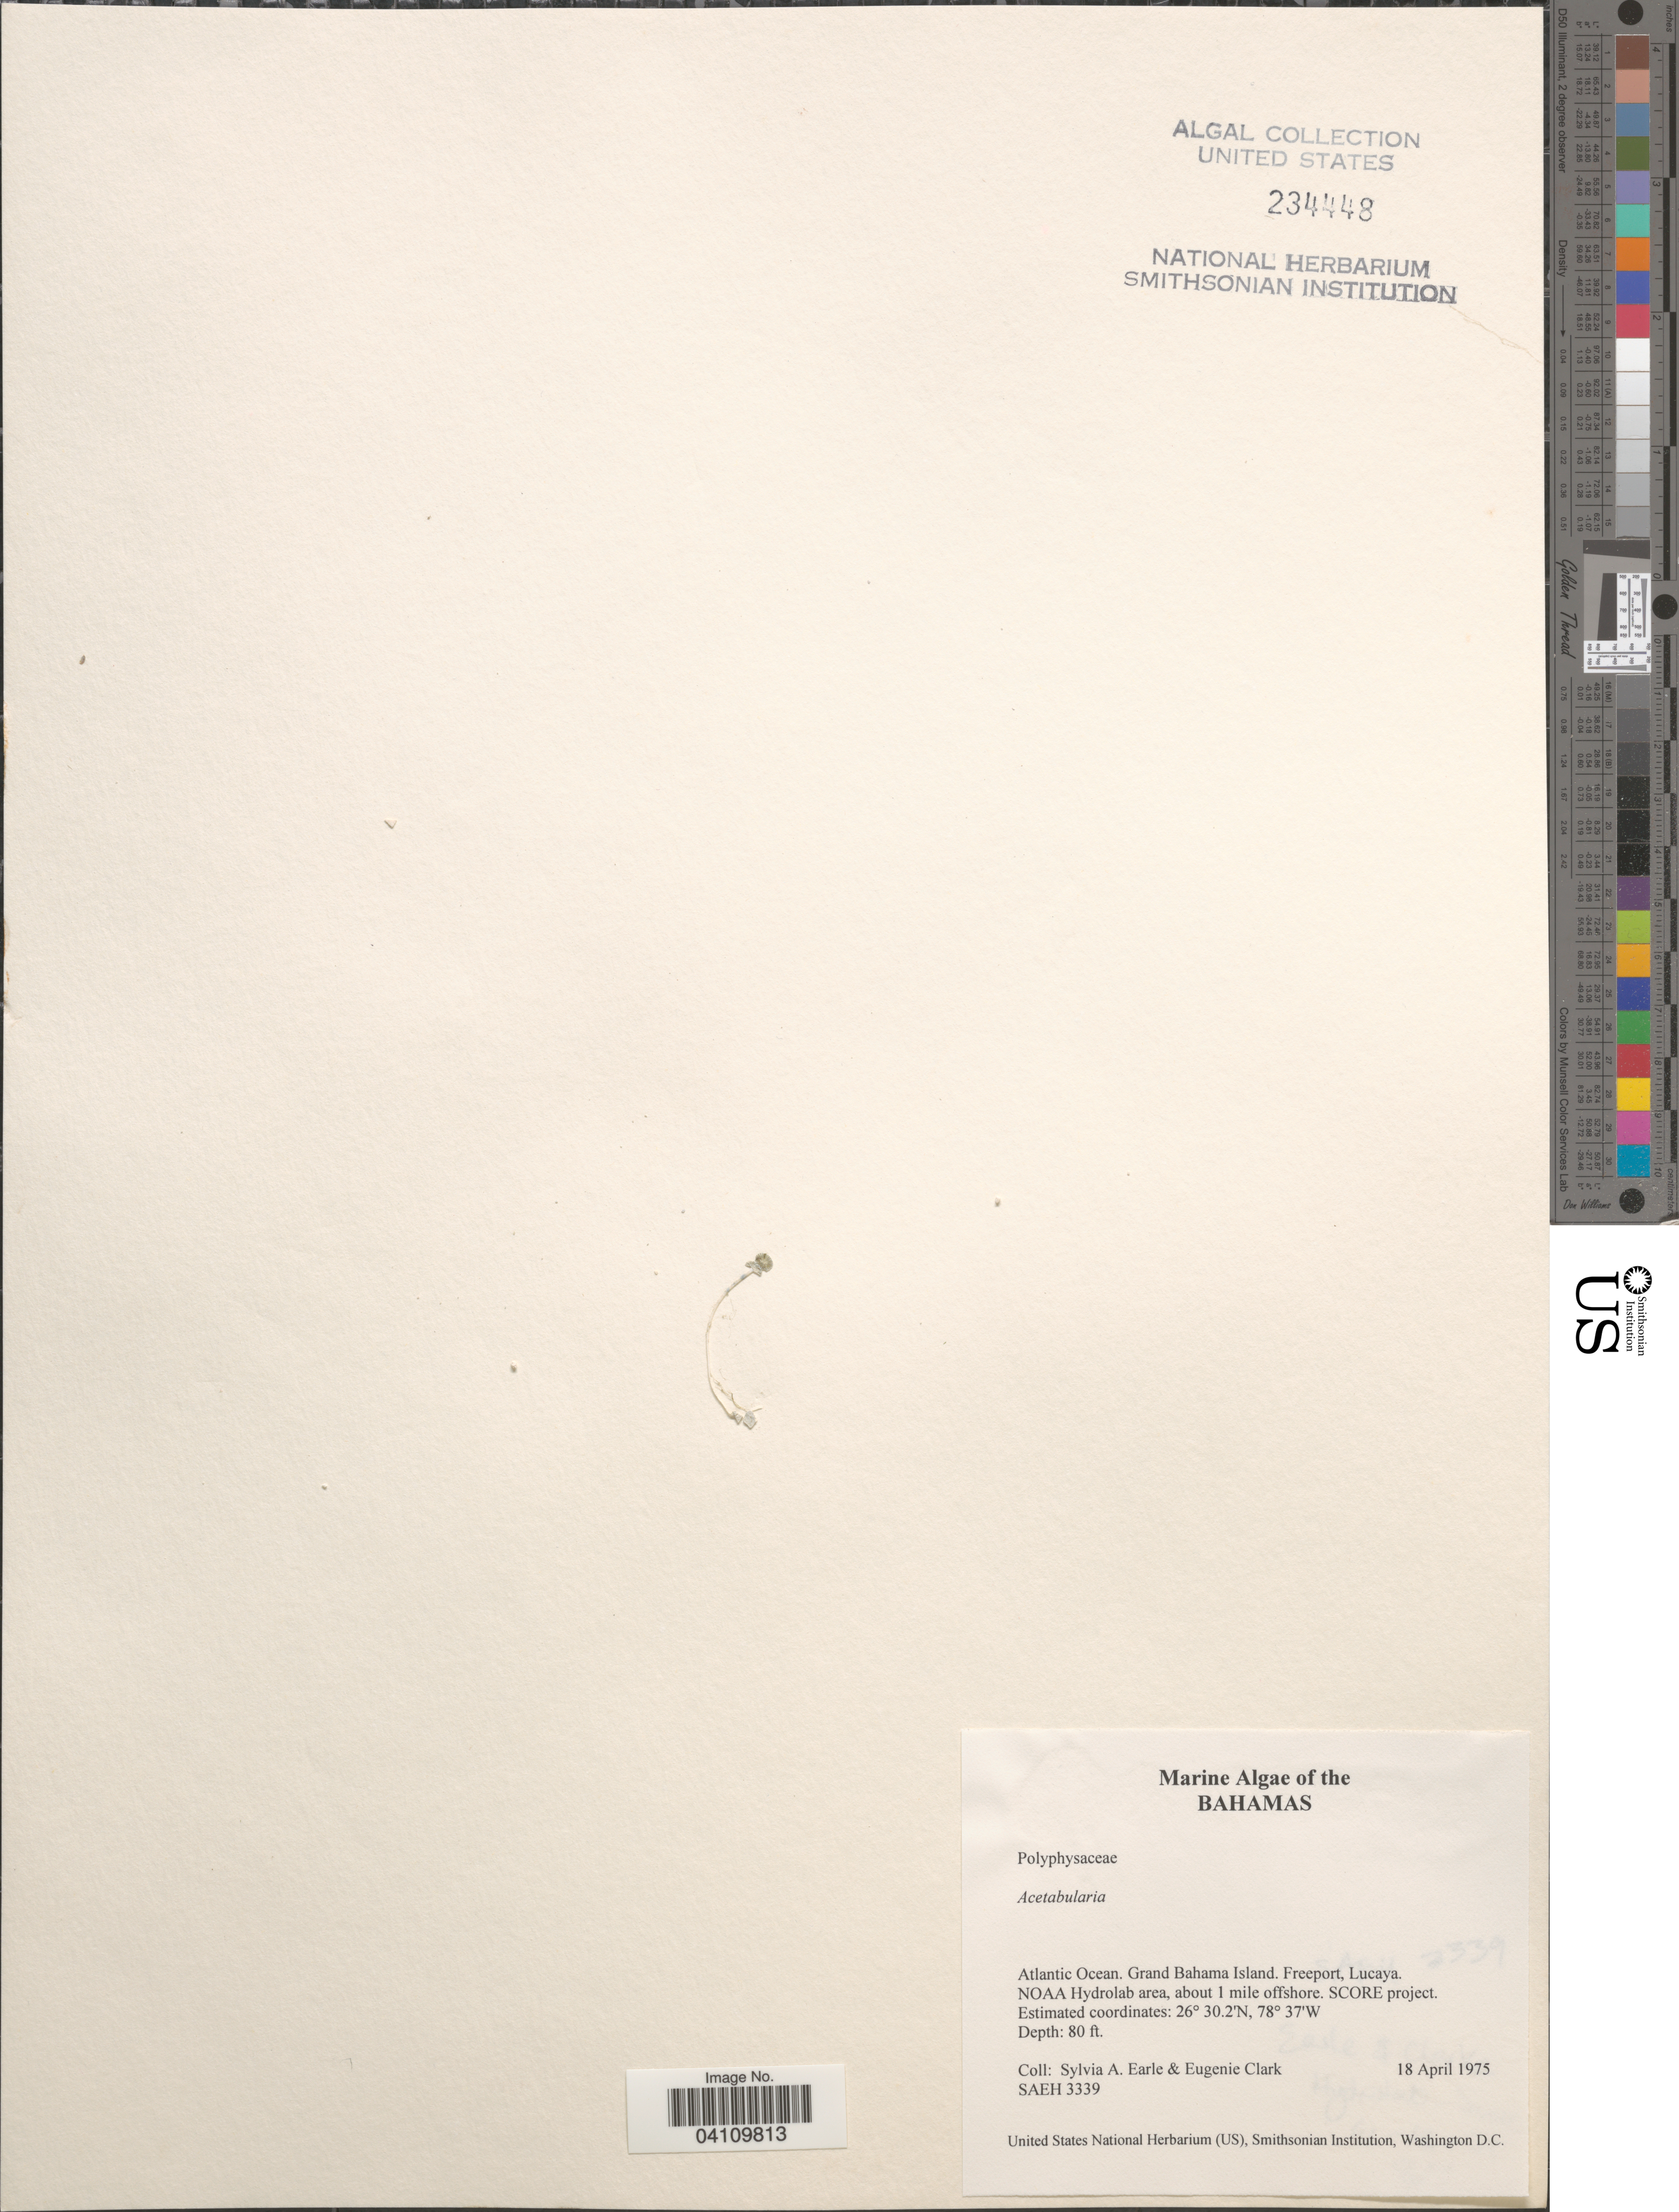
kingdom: Plantae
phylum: Chlorophyta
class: Ulvophyceae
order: Dasycladales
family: Polyphysaceae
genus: Acetabularia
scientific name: Acetabularia sp.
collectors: S. A. Earle & E. Clark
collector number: SAEH 3339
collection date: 1975-04-18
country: Bahamas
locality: Atlantic Ocean. Grand Bahama Island. Freeport, Lucaya. NOAA Hydrolab area, about 1 mile offshore. SCORE project.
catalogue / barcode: US 234448